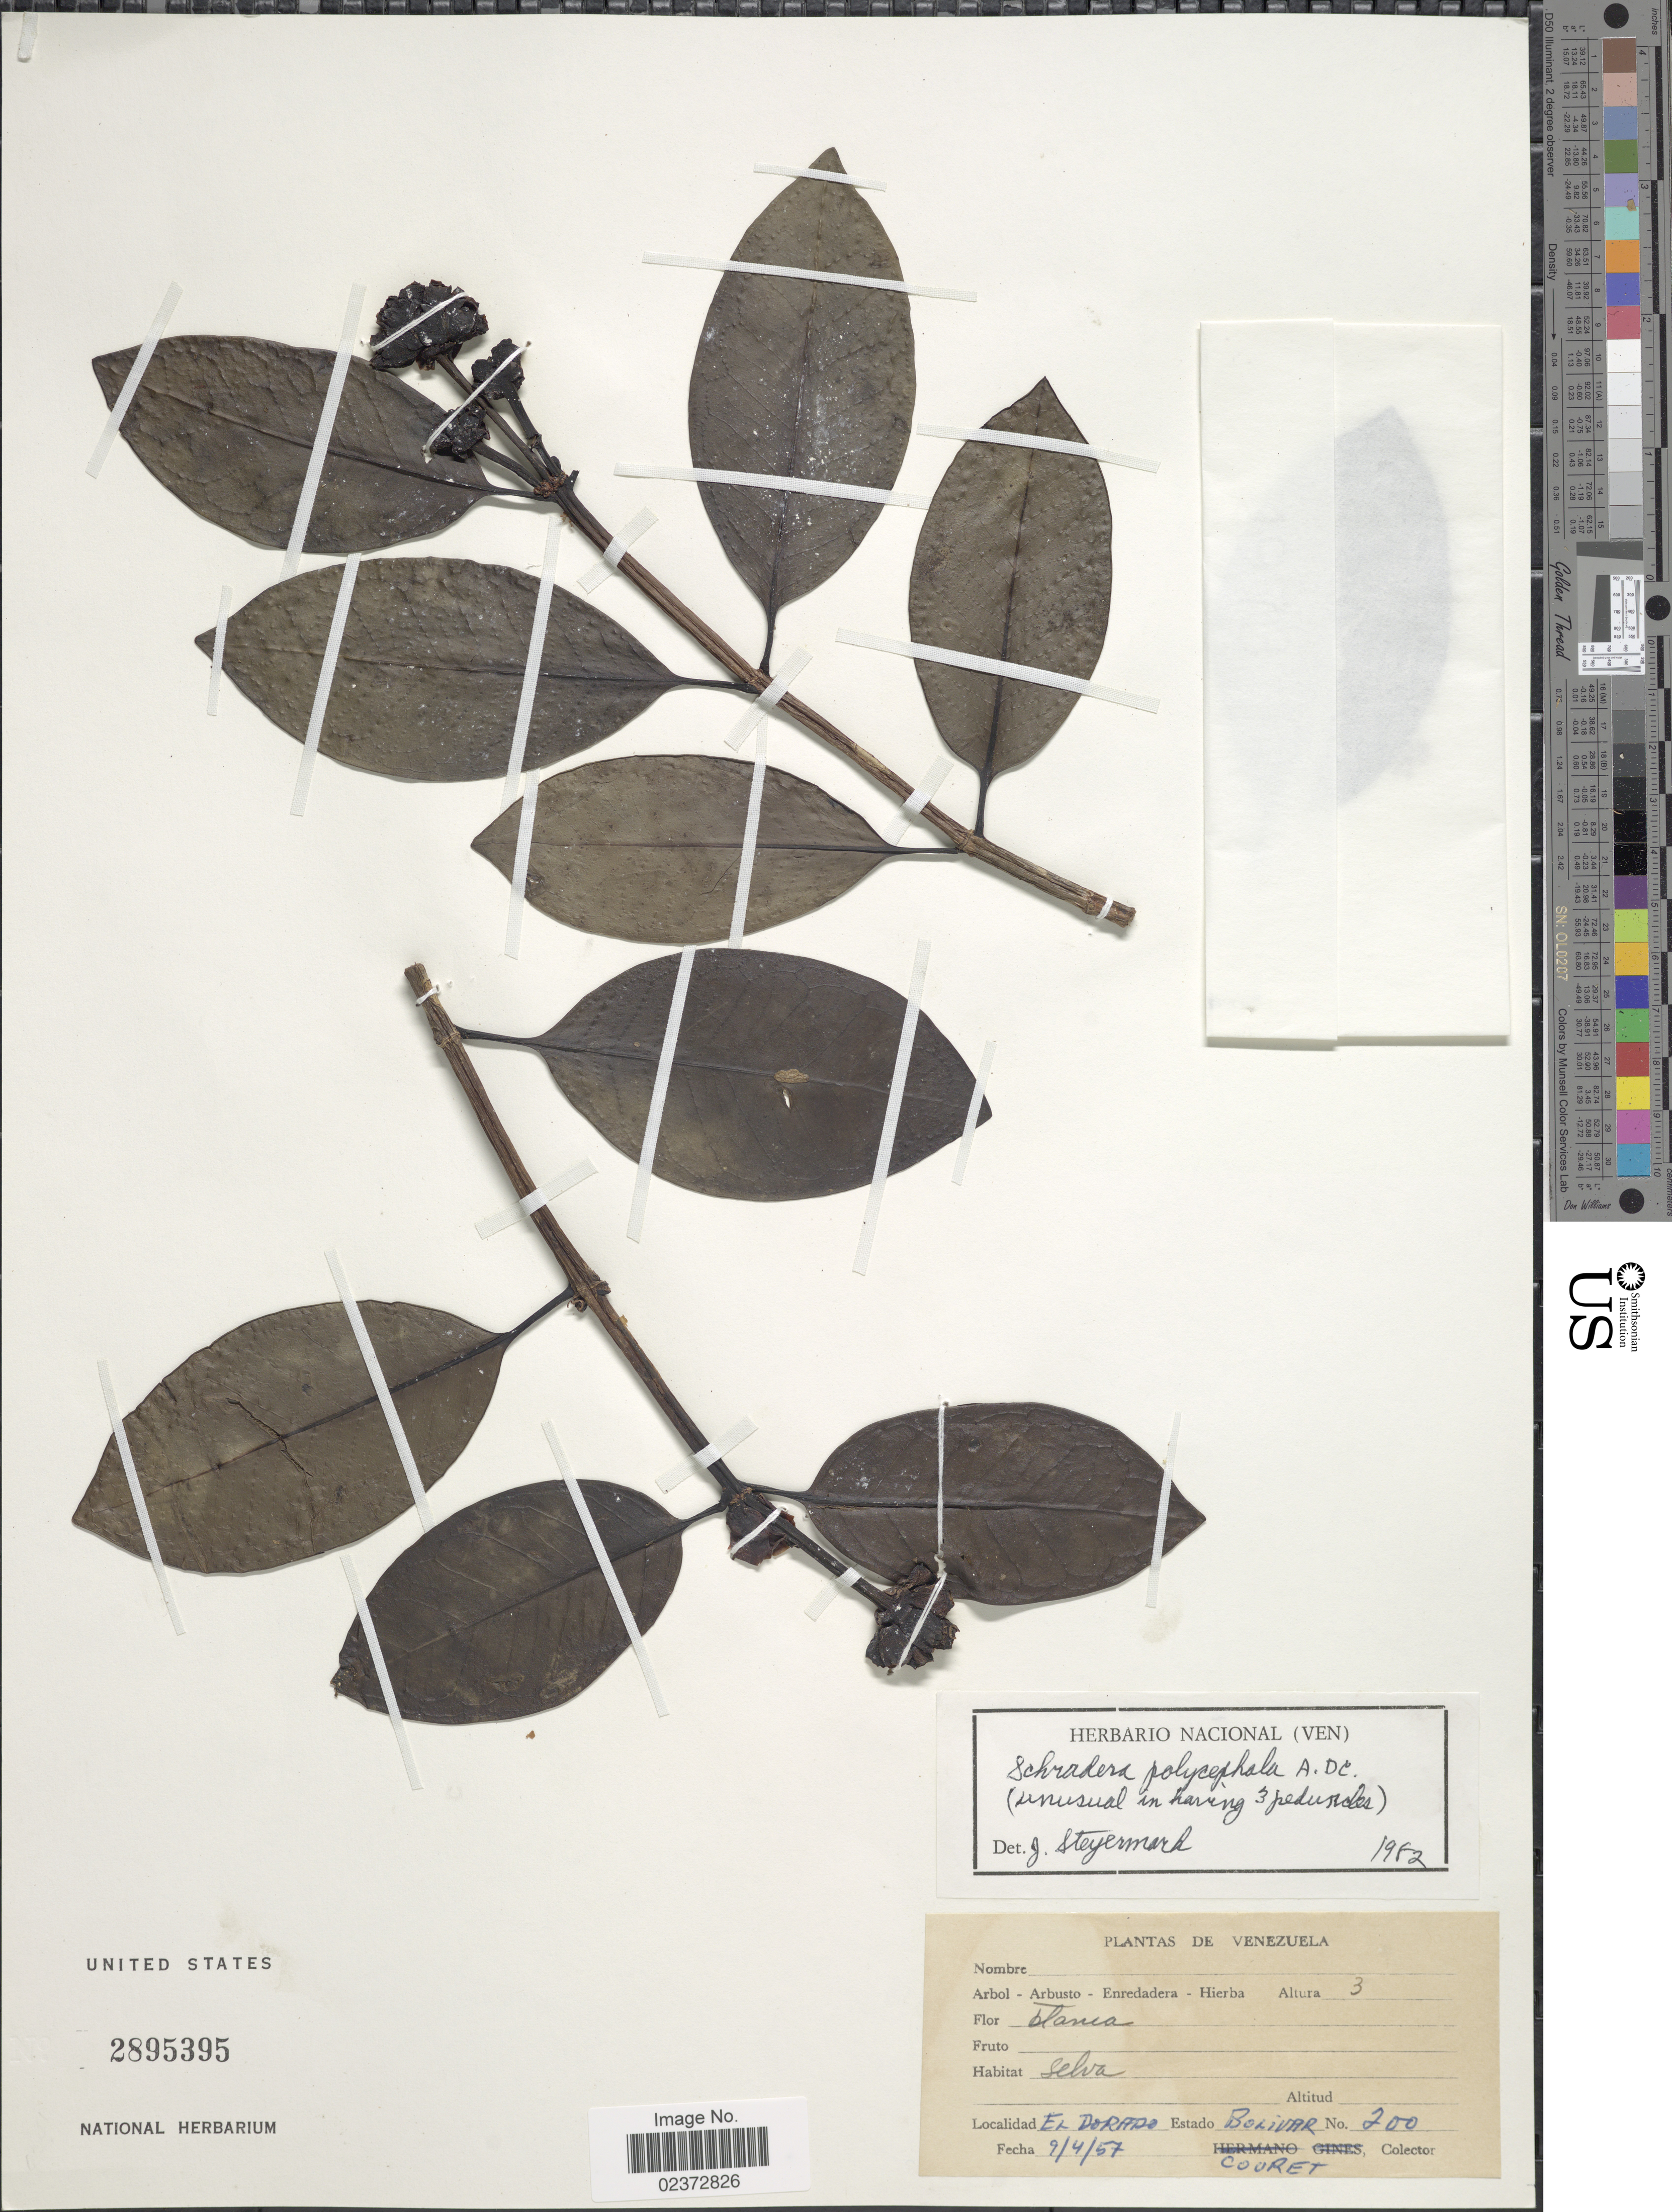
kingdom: Plantae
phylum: Tracheophyta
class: Magnoliopsida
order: Gentianales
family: Rubiaceae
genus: Schradera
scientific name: Schradera polycephala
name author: DC.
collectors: Cooret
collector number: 200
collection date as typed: Transcribed d/m/y: 9/4/57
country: Venezuela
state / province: Bolivar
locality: El Dorado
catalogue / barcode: US 2895395